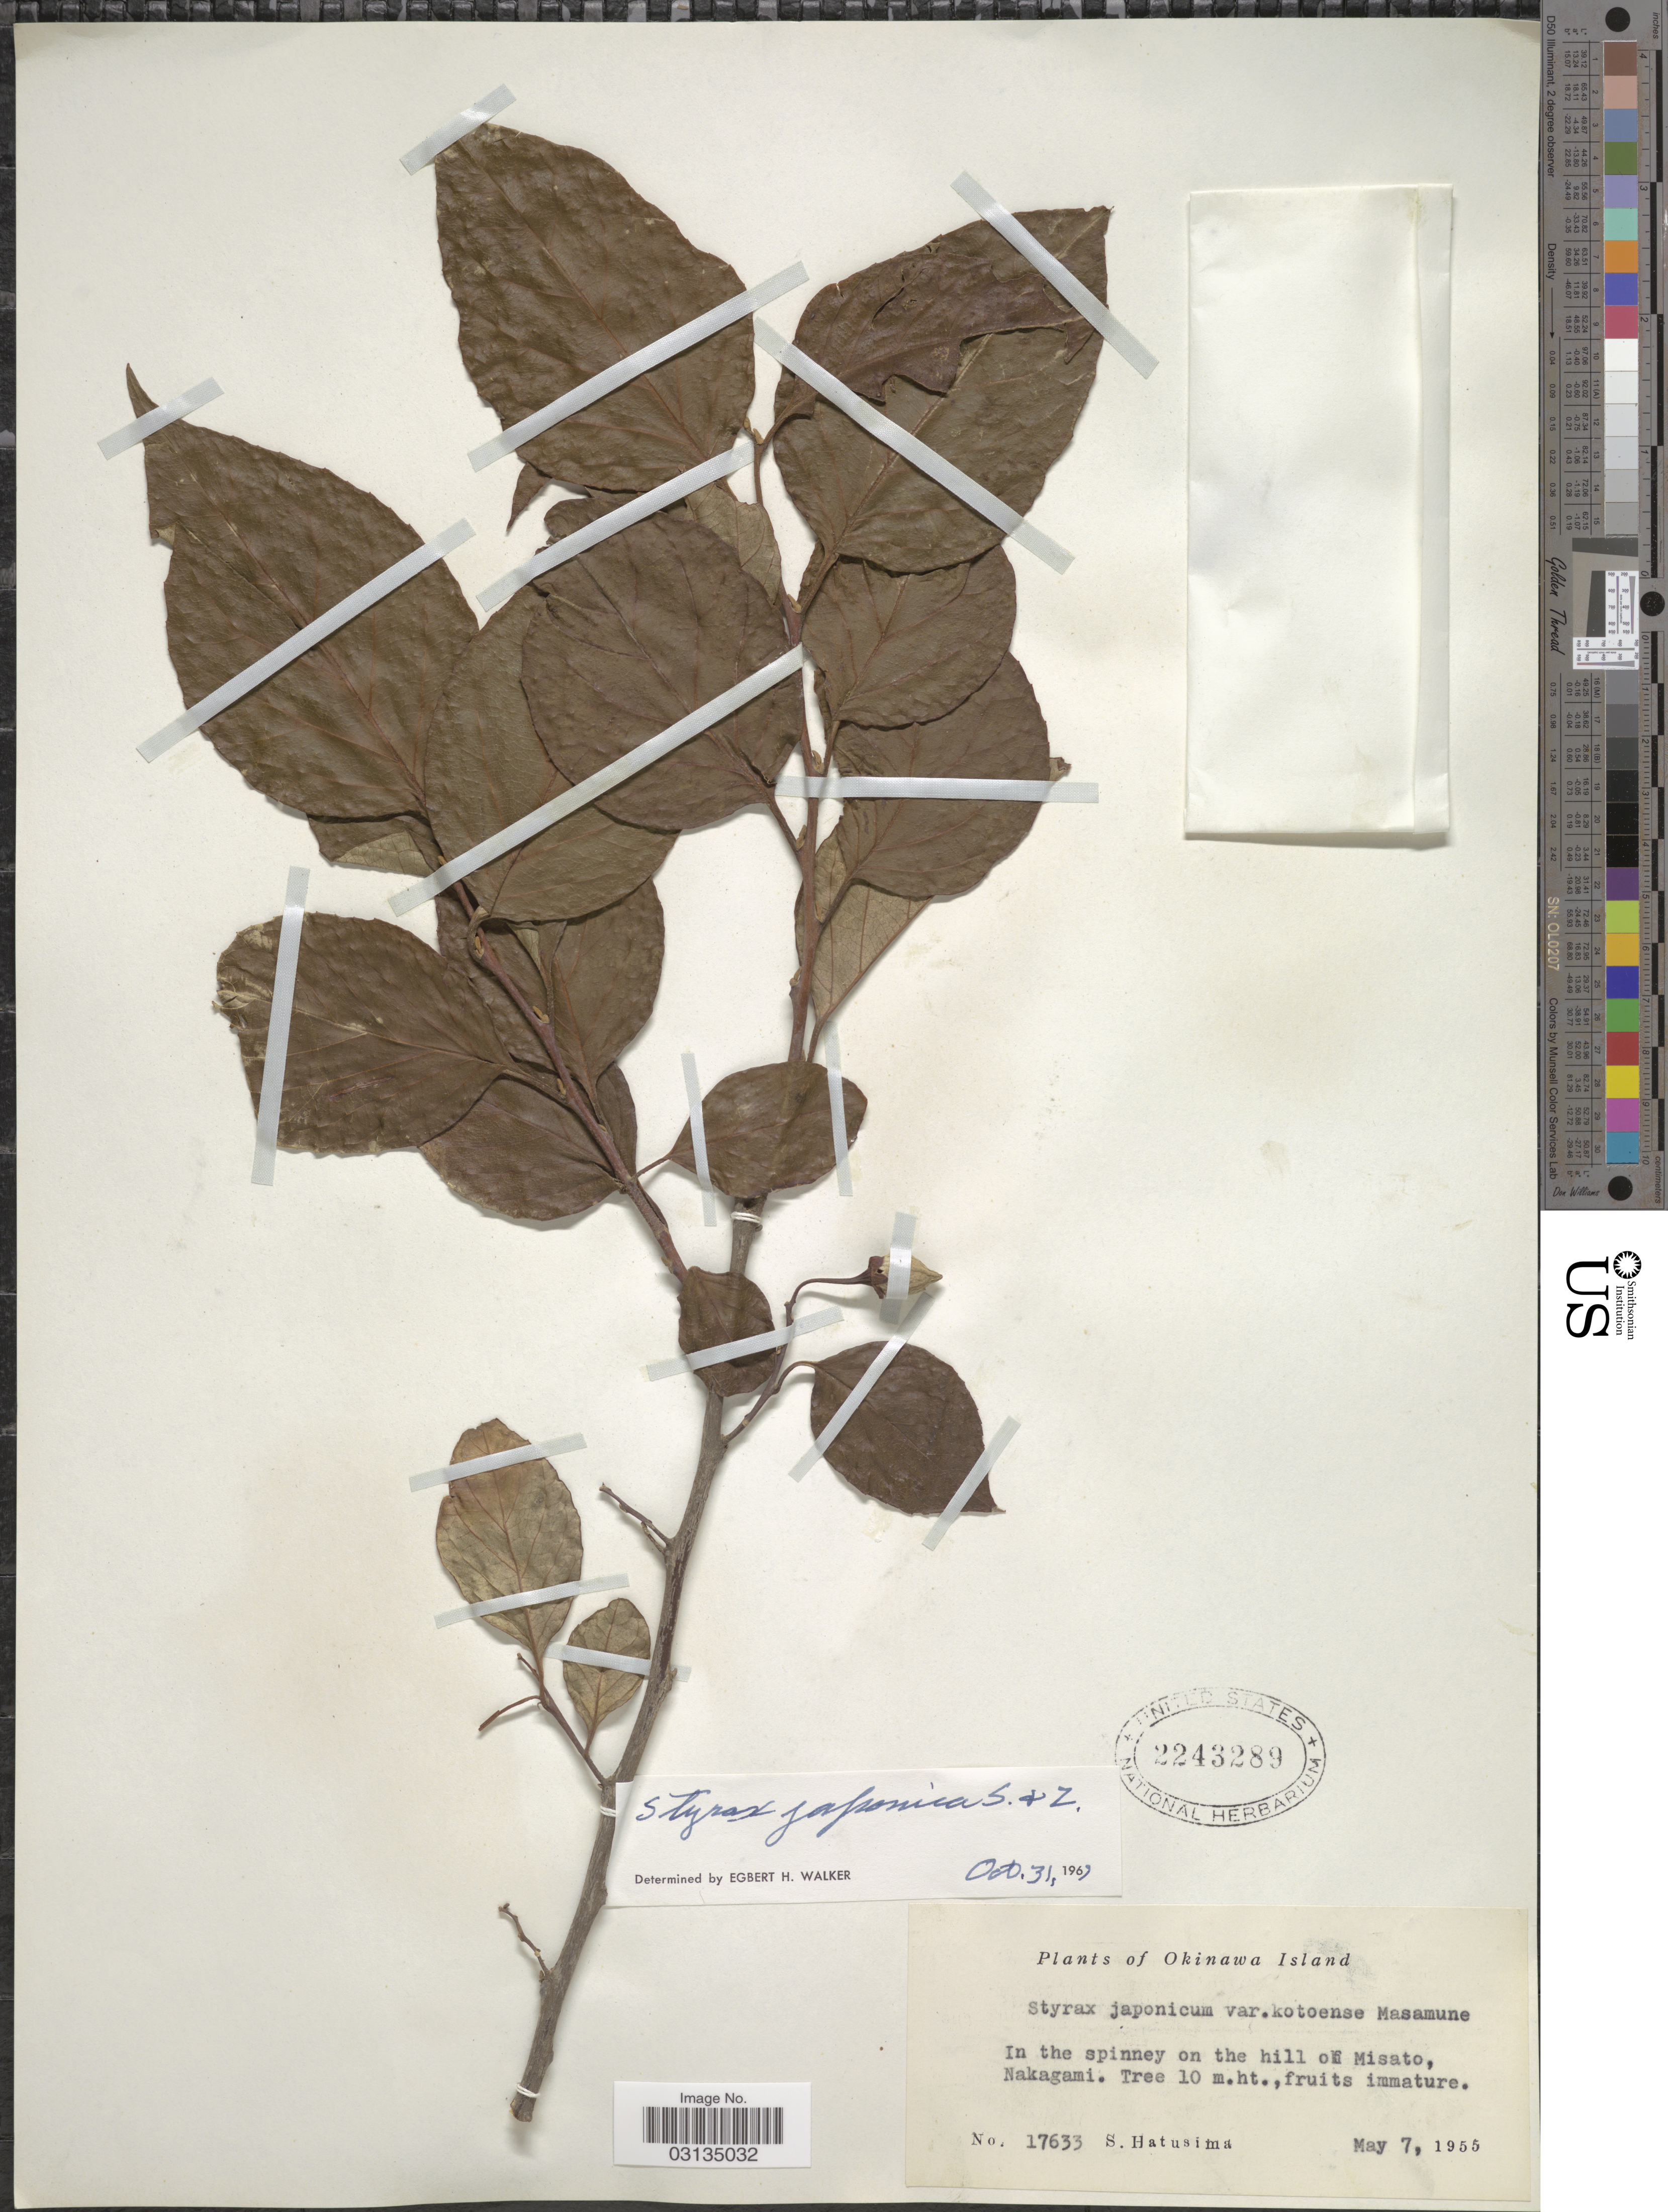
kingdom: Plantae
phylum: Tracheophyta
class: Magnoliopsida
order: Ericales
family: Styracaceae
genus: Styrax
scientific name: Styrax japonicus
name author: Siebold & Zucc.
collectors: S. Hatusima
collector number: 17633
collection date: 1955-05-07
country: Japan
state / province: Okinawa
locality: Okinawa Island, In the spinney on the hill of Misato, Nakagami.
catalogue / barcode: US 2243289